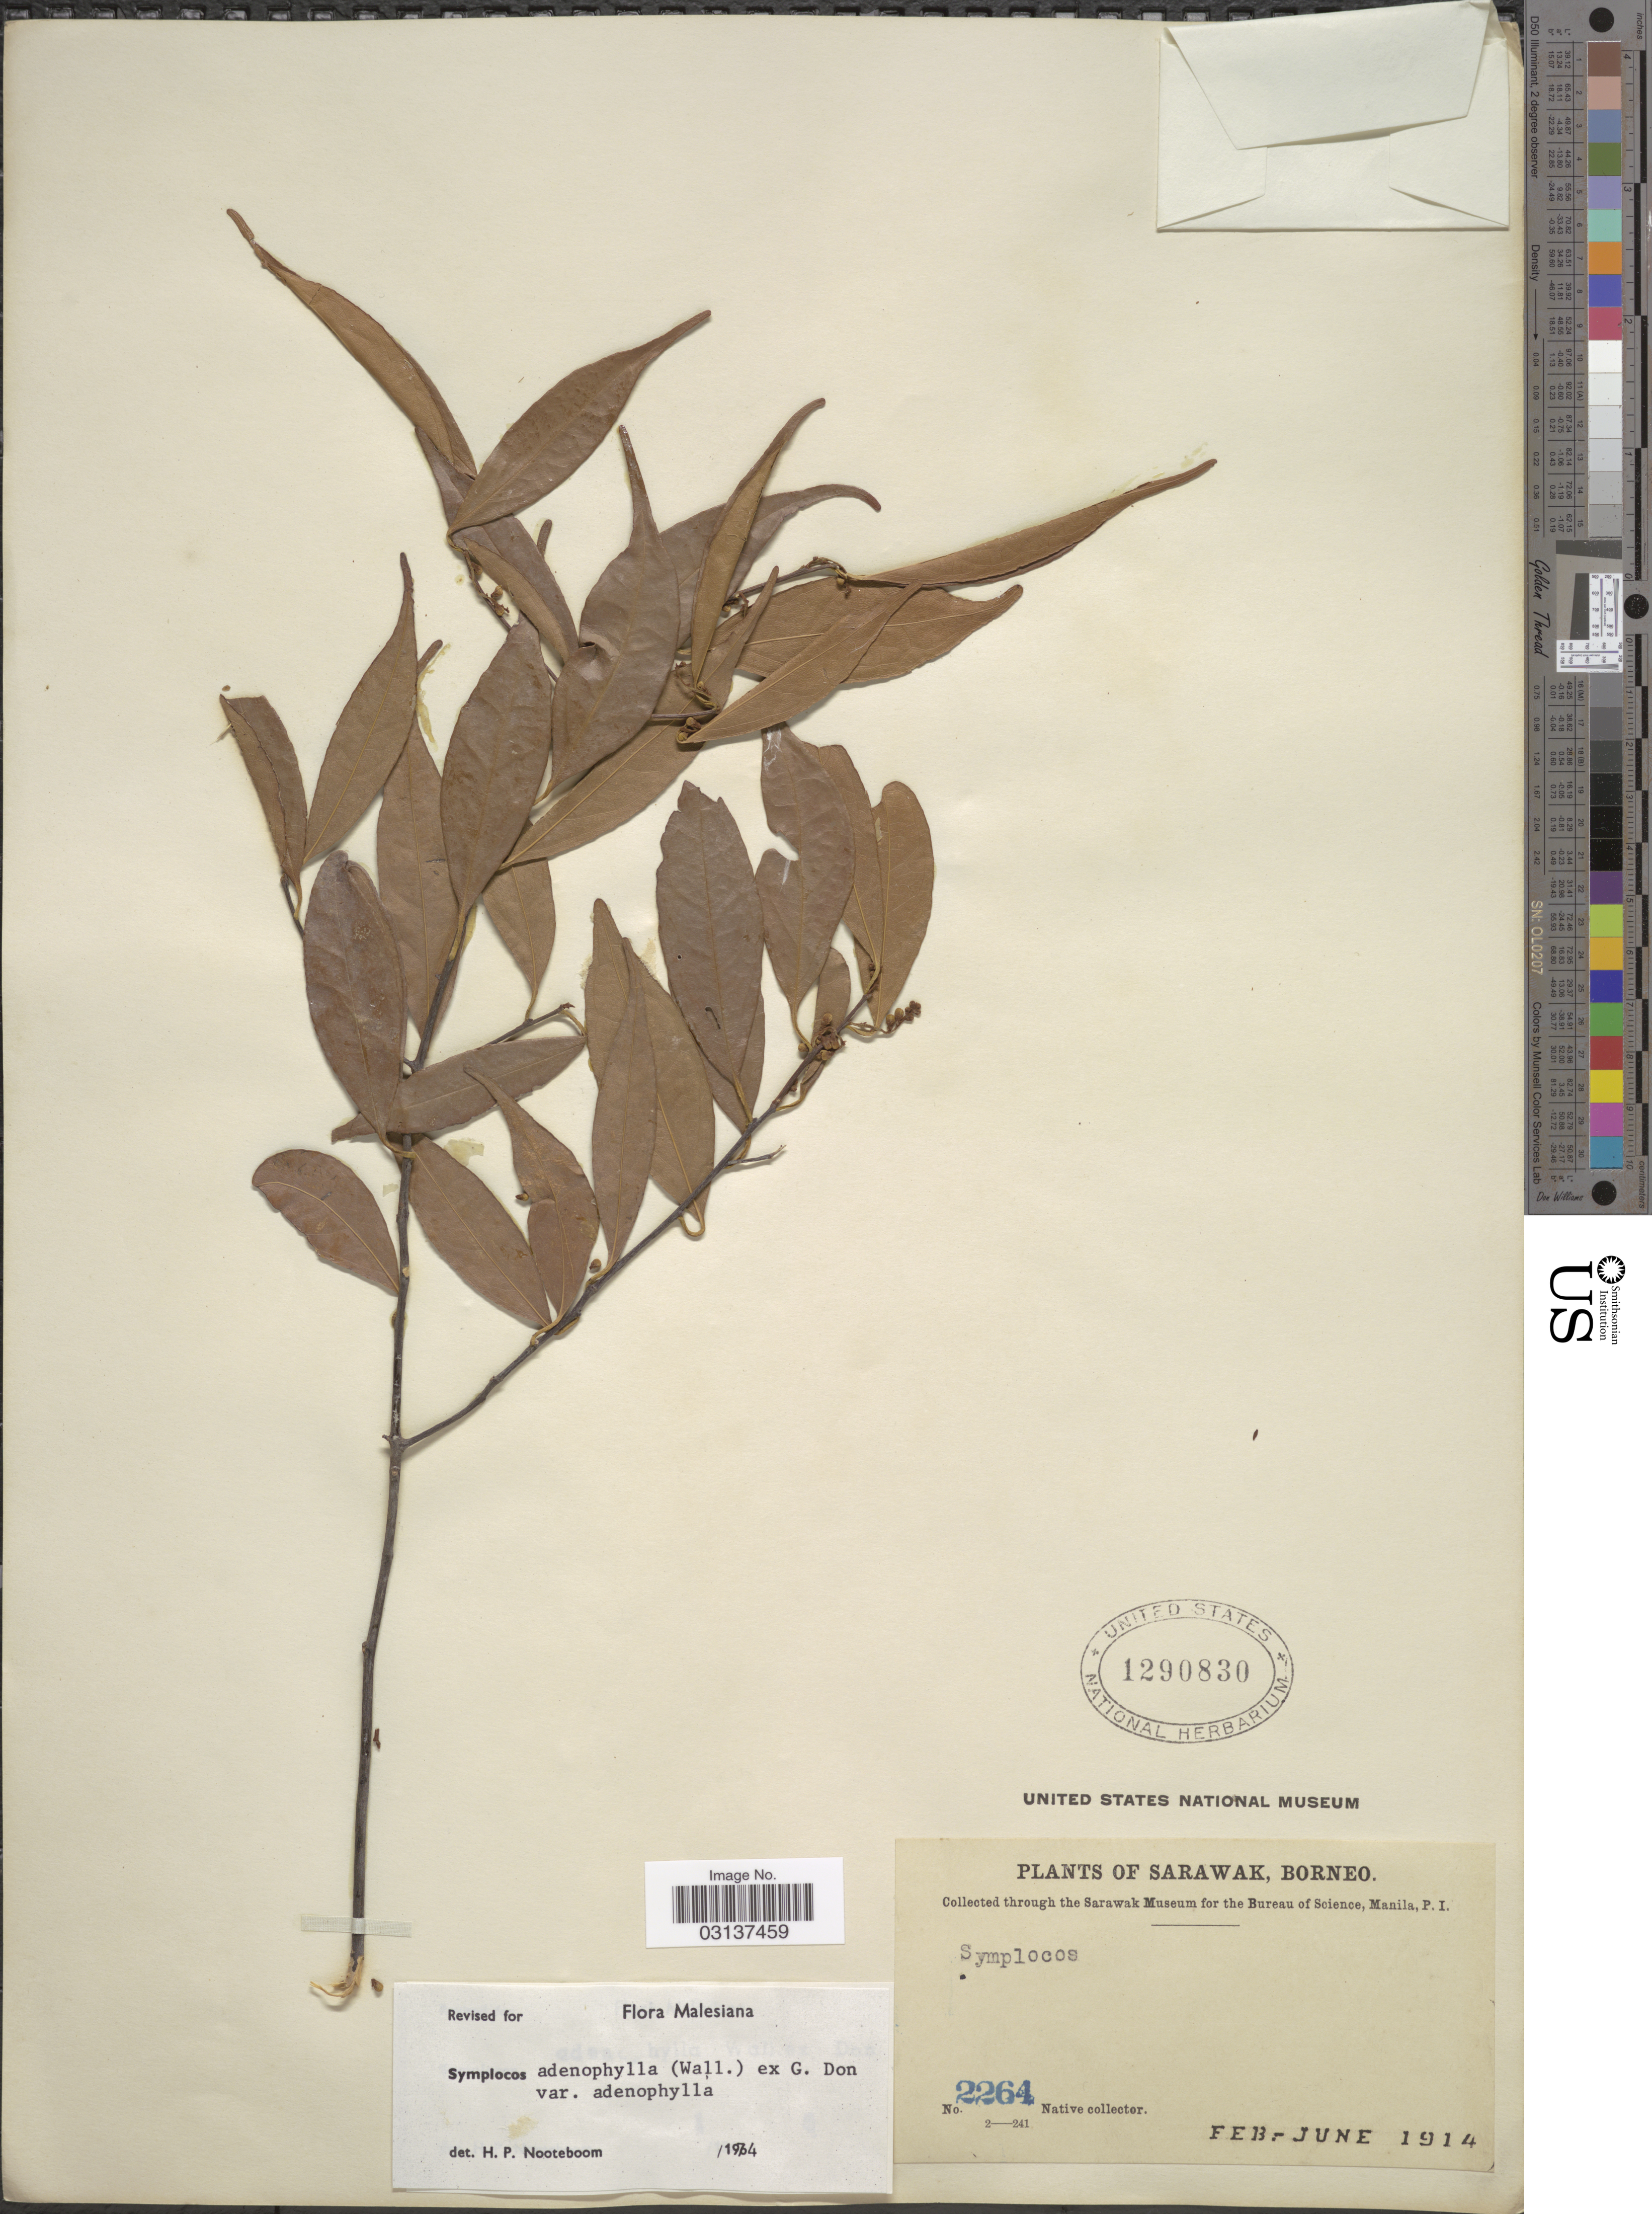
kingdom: Plantae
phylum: Tracheophyta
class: Magnoliopsida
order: Ericales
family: Symplocaceae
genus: Symplocos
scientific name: Symplocos adenophylla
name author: Wall. ex G. Don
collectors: Native collector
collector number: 2264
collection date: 1914-02/1914-06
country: Malaysia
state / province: Sarawak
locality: Borneo.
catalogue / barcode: US 1290830